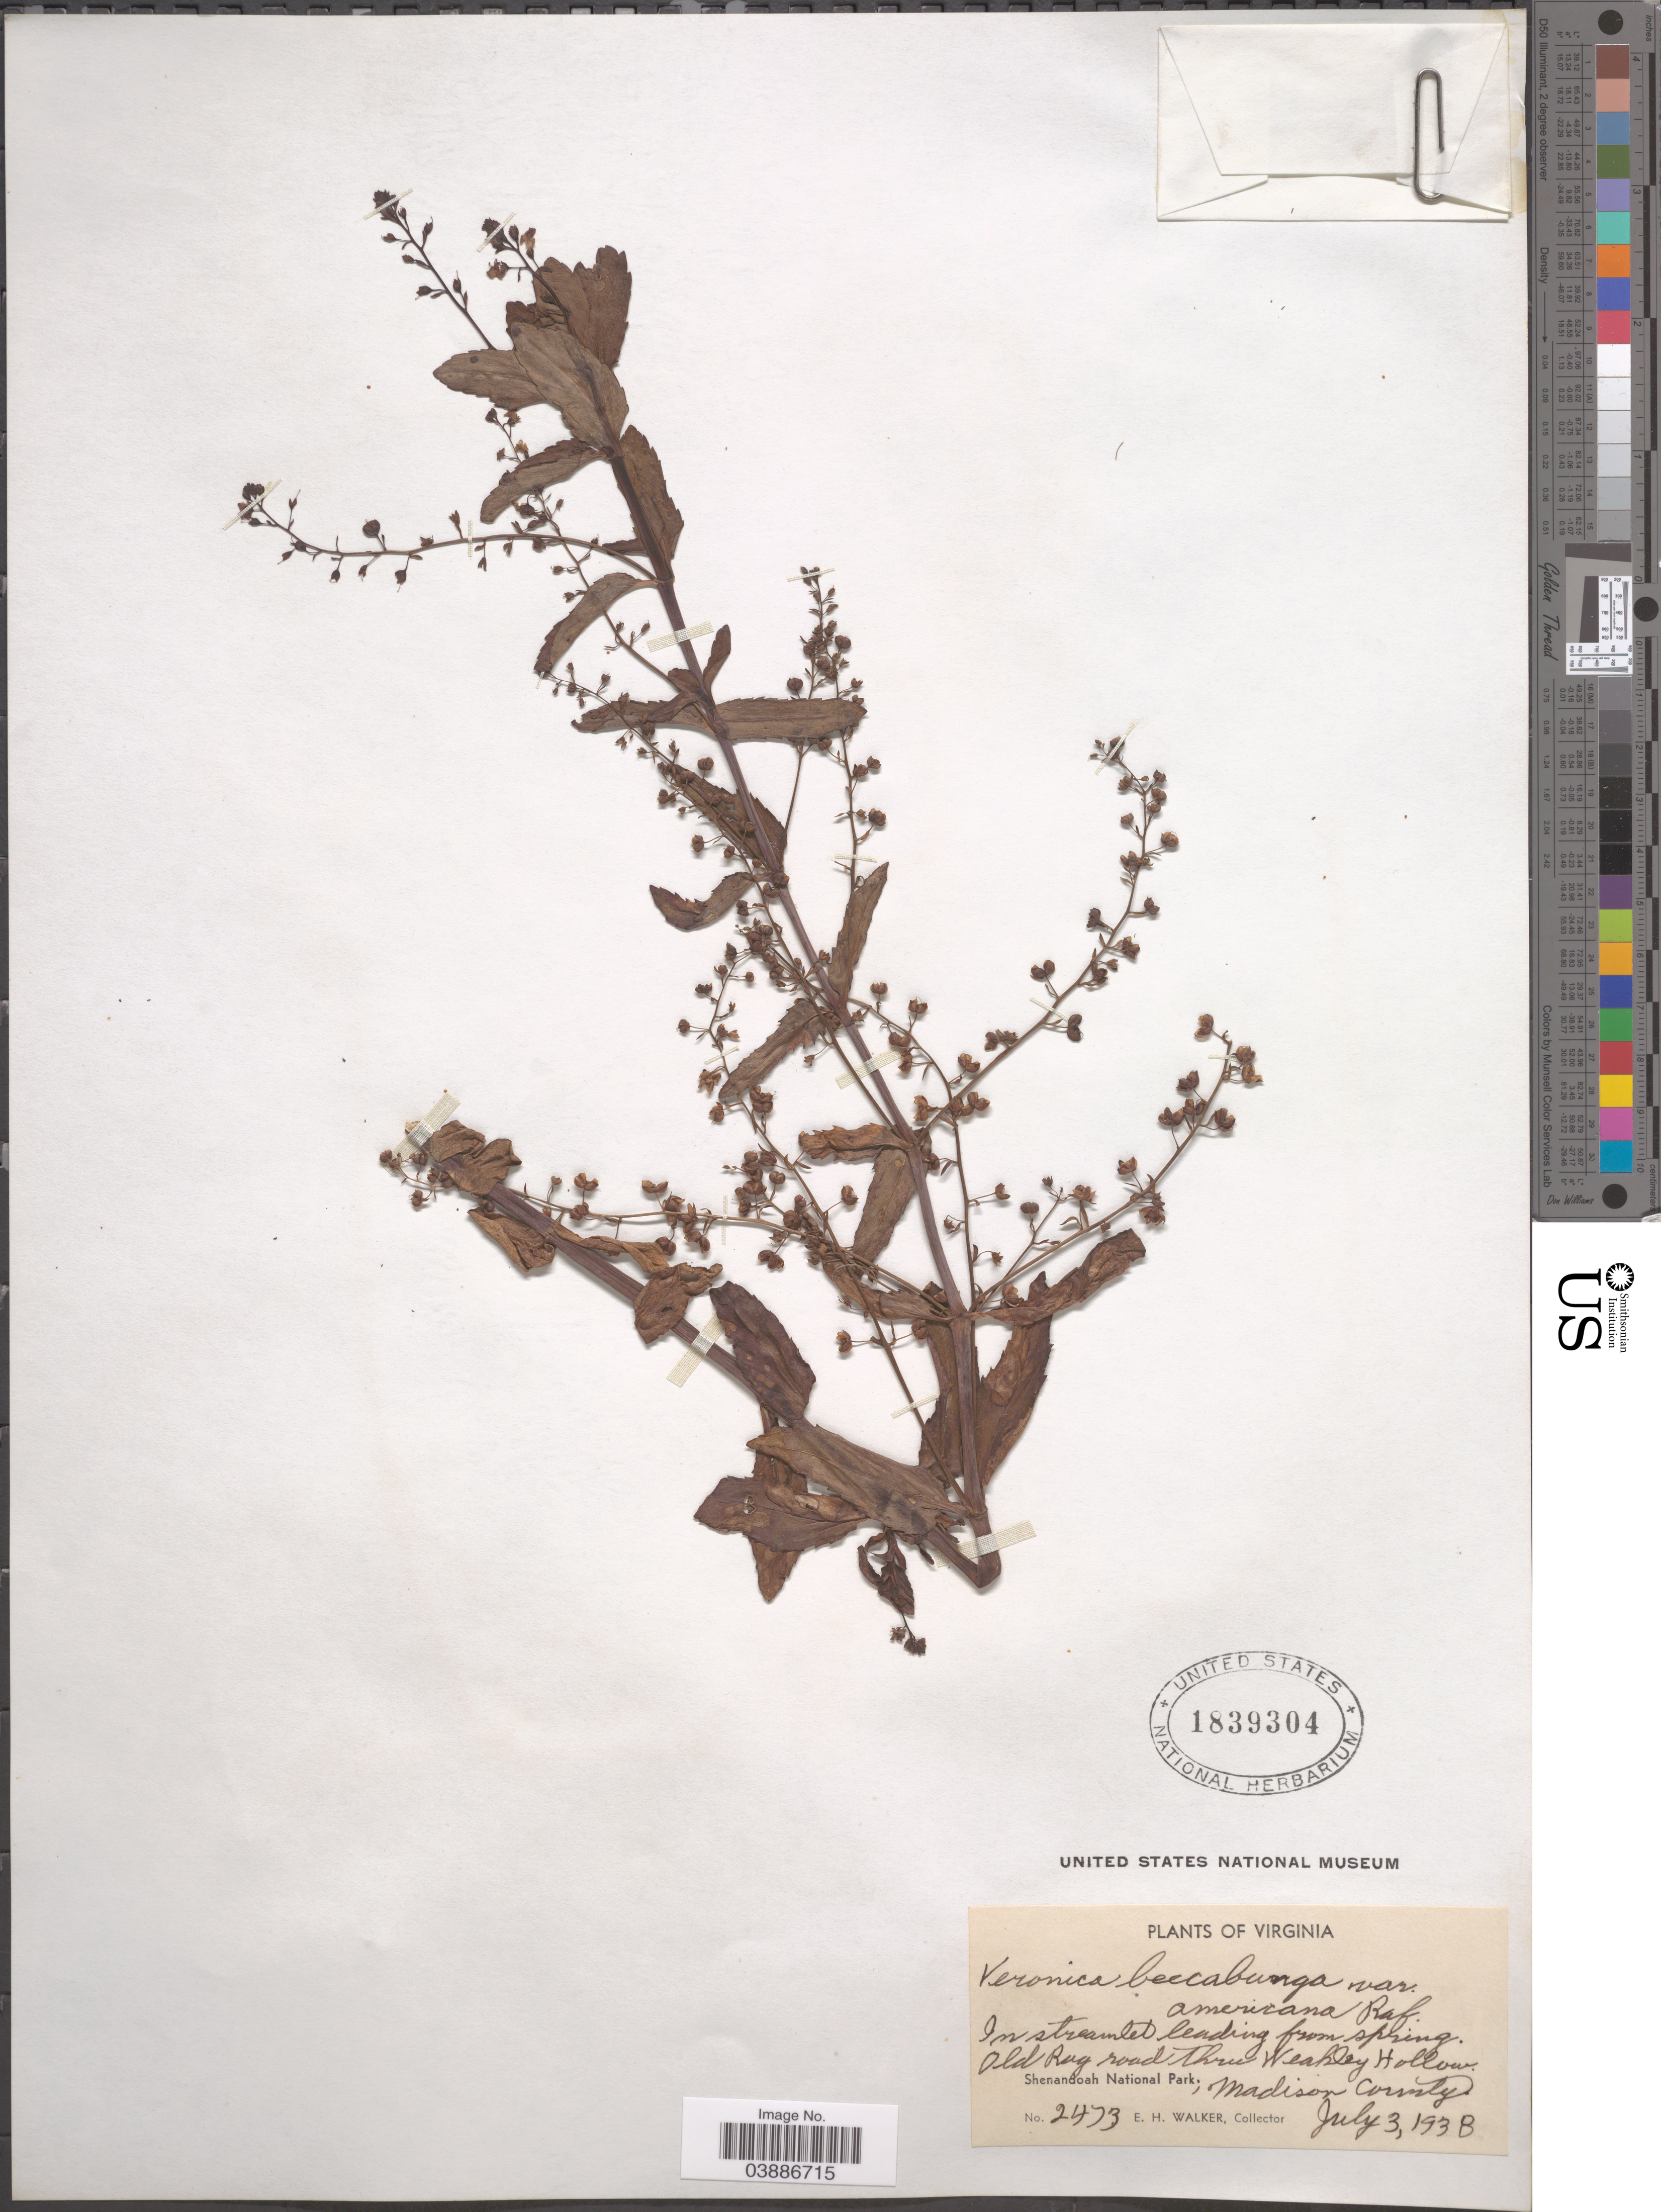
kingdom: Plantae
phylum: Tracheophyta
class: Magnoliopsida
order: Lamiales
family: Plantaginaceae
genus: Veronica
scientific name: Veronica americana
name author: Schwein. ex Benth.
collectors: E. H. Walker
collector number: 2473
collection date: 1938-07-03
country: United States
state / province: Virginia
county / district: Madison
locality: Old Rag road thru Weakley Hollow. Shenandoah National Park; Madison County.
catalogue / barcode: US 1839304